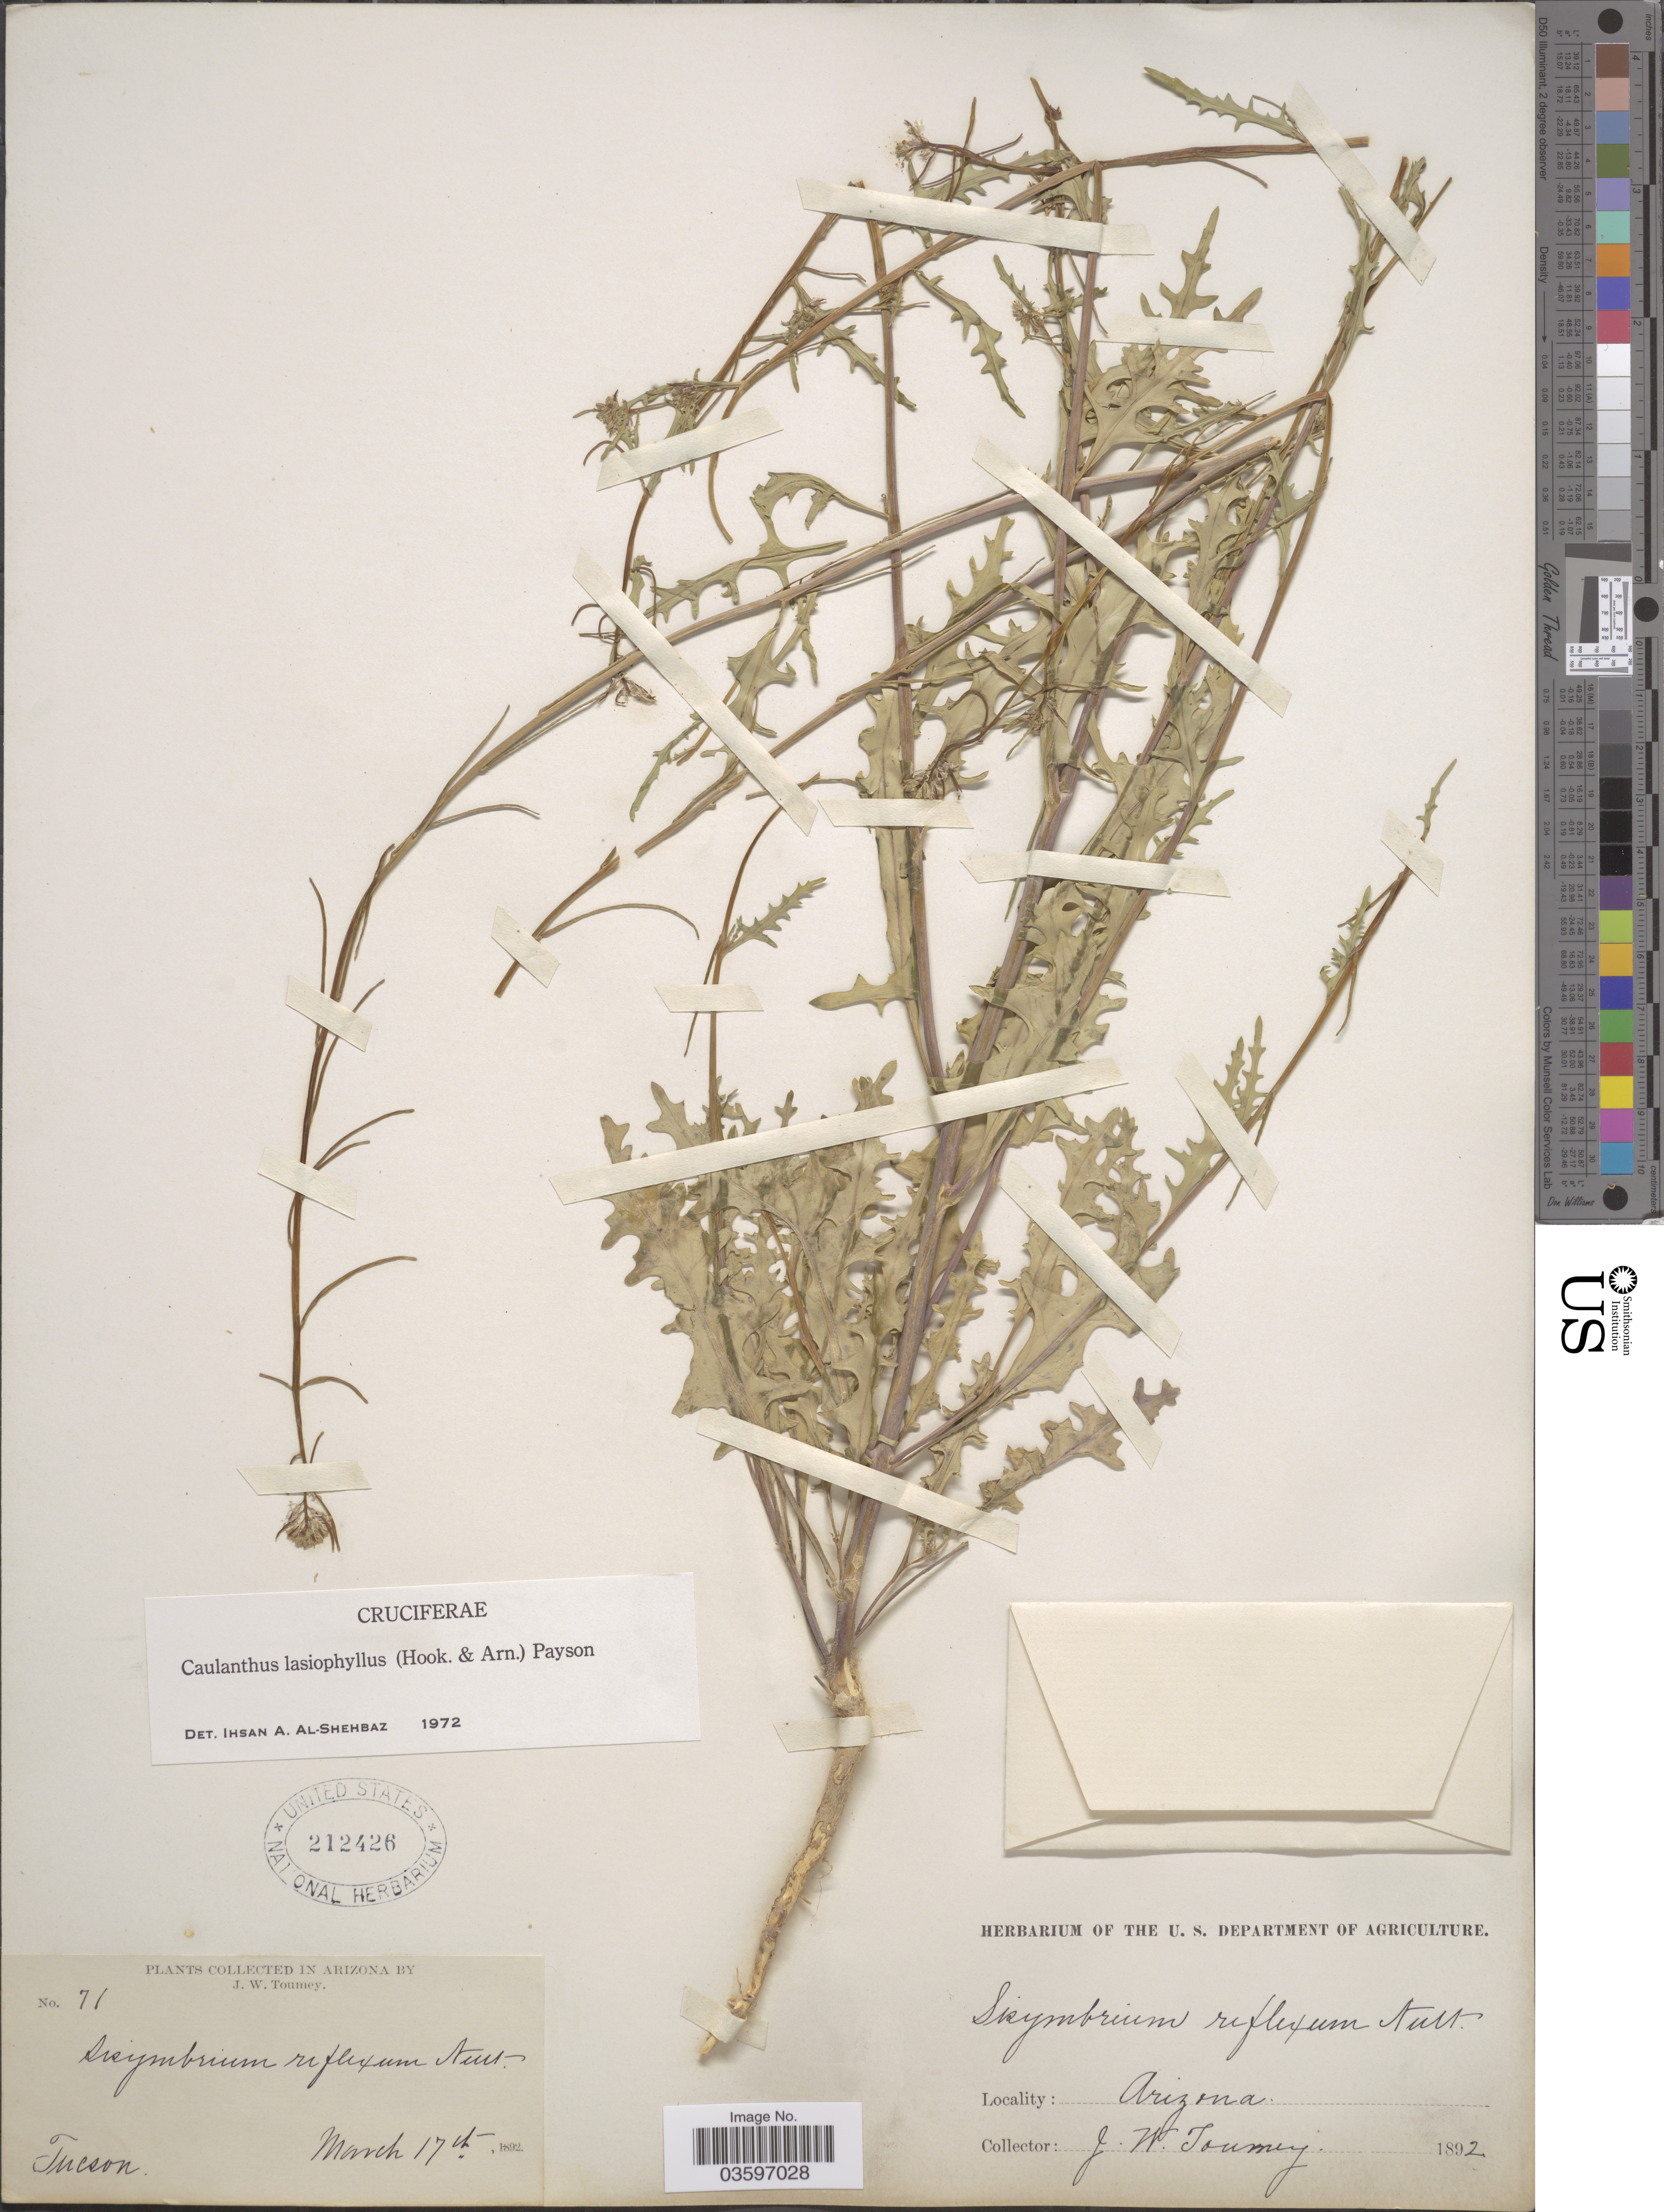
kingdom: Plantae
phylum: Tracheophyta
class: Magnoliopsida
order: Brassicales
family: Brassicaceae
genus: Caulanthus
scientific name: Caulanthus lasiophyllus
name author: (Hook. & Arn.) Payson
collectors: J. W. Toumey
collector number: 71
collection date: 1892-03-17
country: United States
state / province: Arizona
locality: Tucson.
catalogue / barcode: US 212426